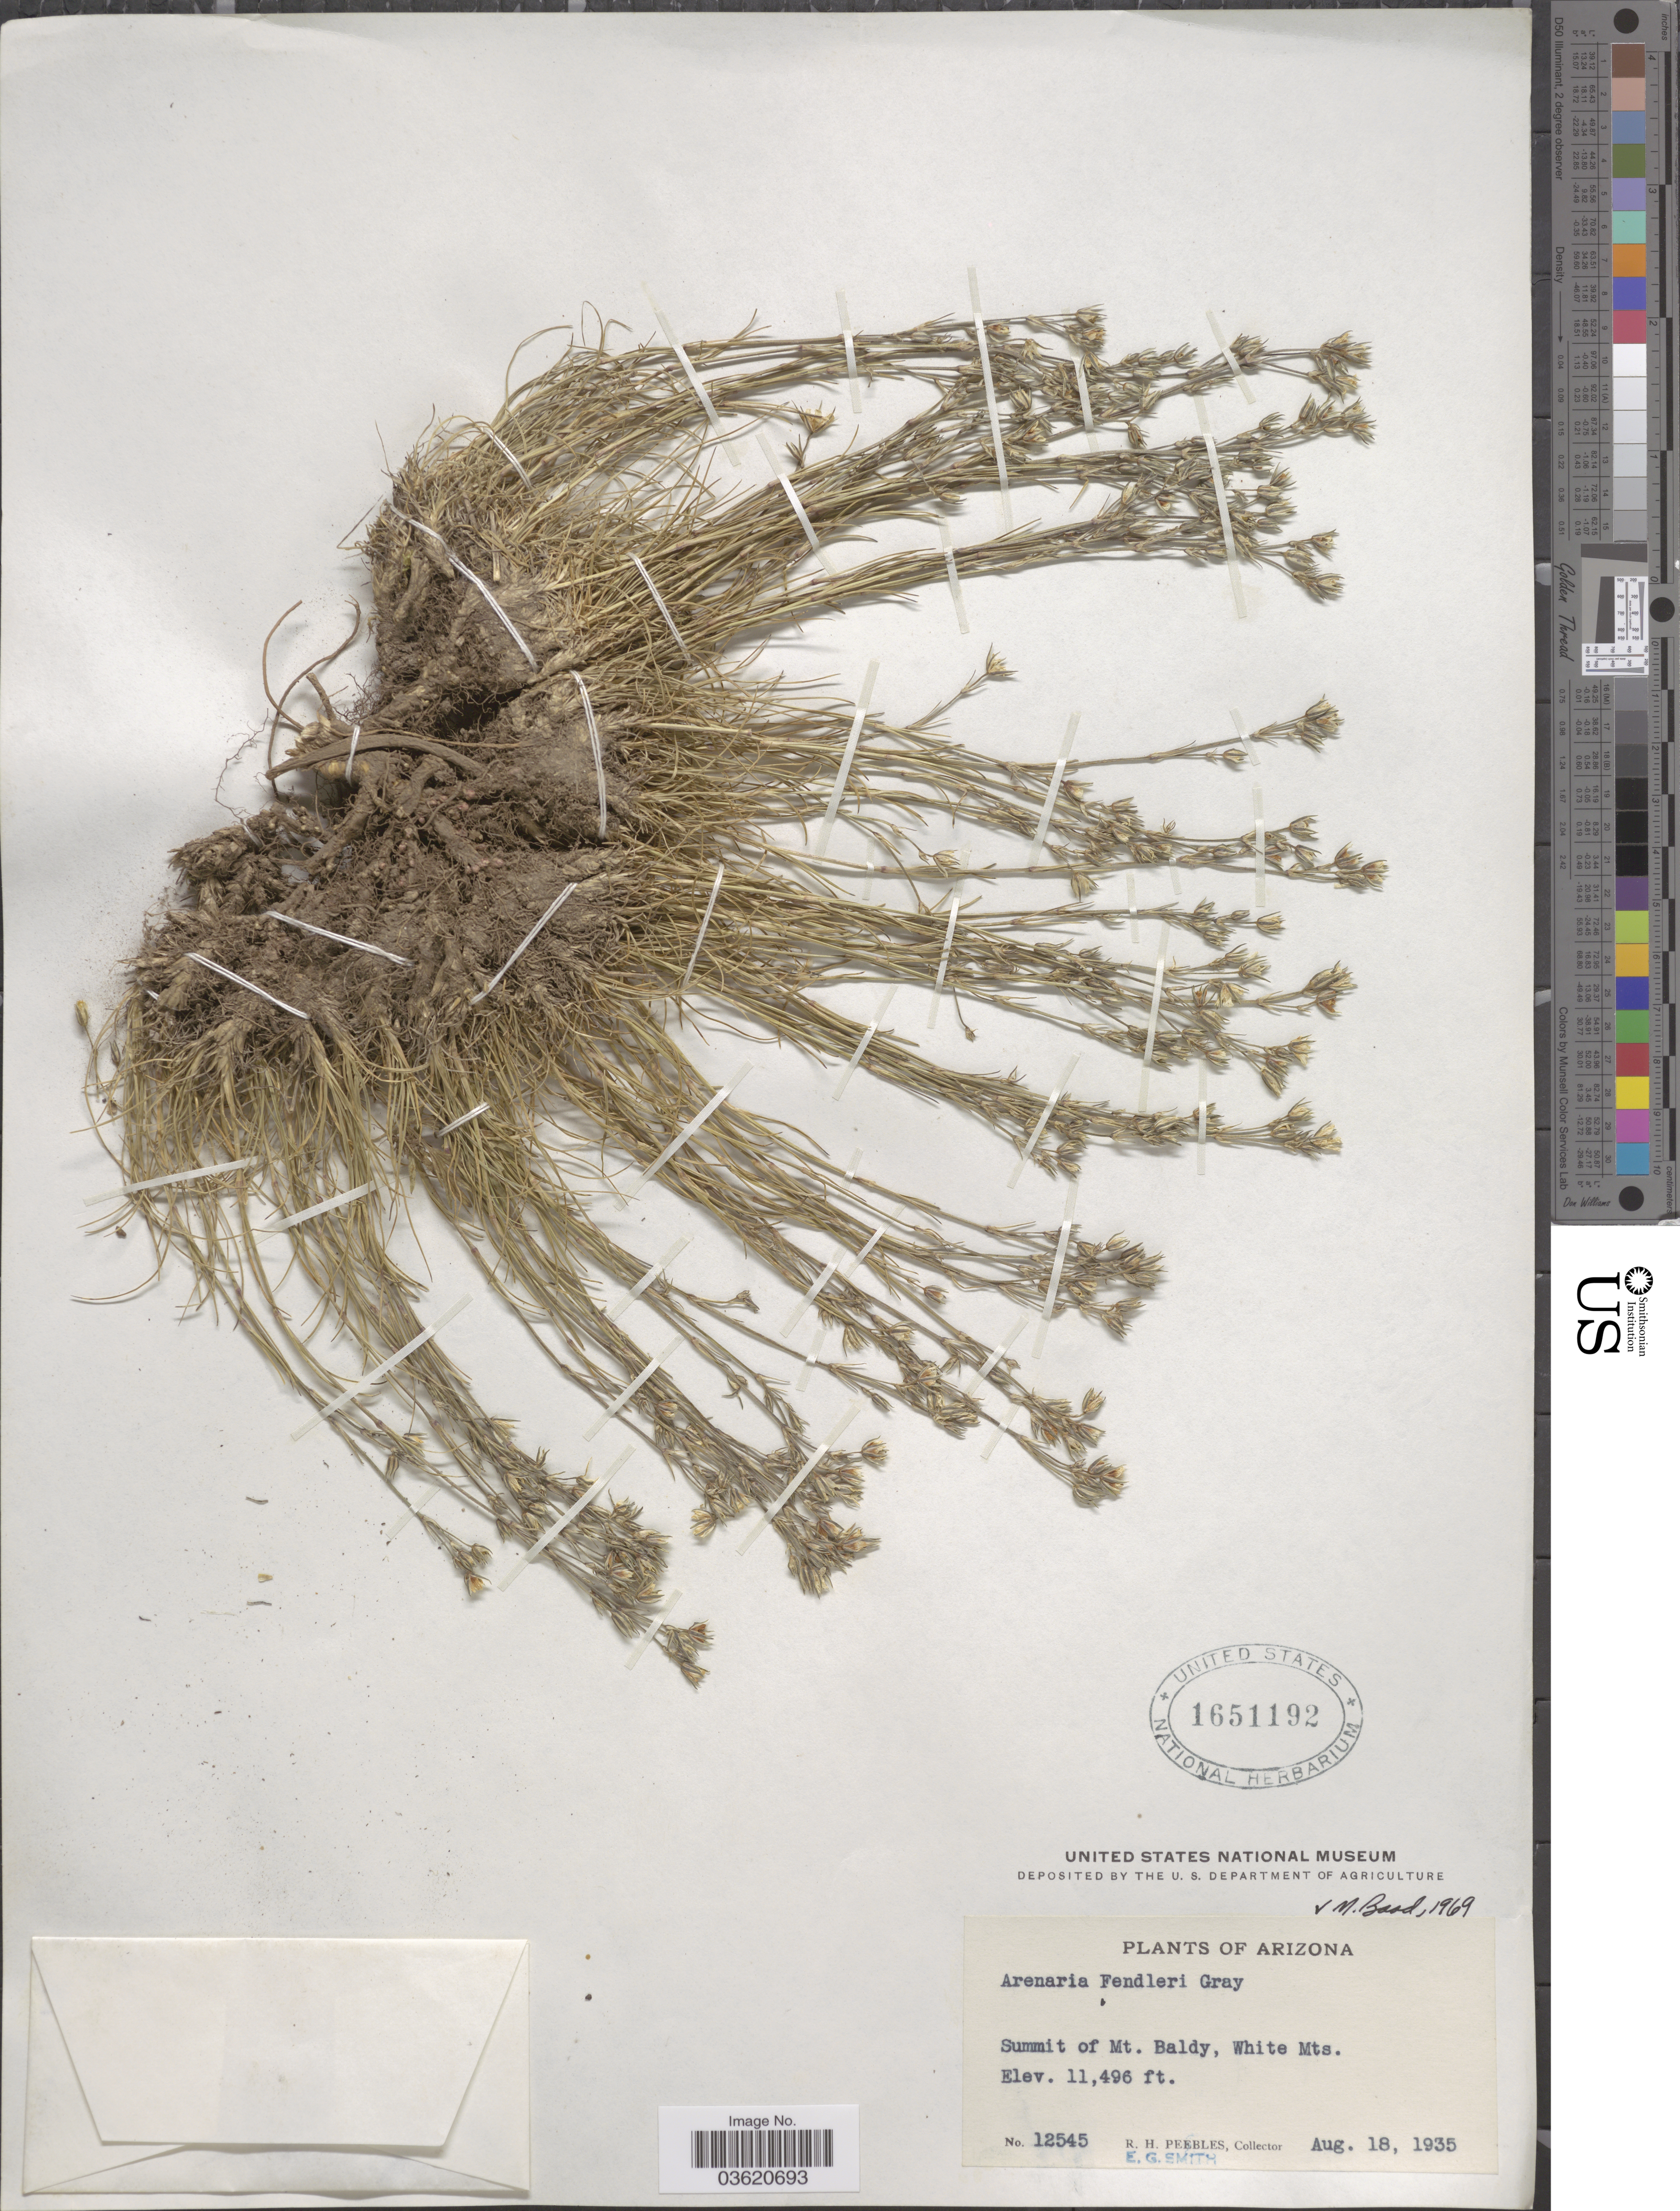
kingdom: Plantae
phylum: Tracheophyta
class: Magnoliopsida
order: Caryophyllales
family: Caryophyllaceae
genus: Eremogone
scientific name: Eremogone fendleri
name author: (A. Gray) Ikonn.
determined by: U.S. National Herbarium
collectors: R. H. Peebles & E. G. Smith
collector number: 12545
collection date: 1935-08-18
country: United States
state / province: Arizona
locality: Summit of Mt. Baldy, White Mts.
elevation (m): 3504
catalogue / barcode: US 1651192